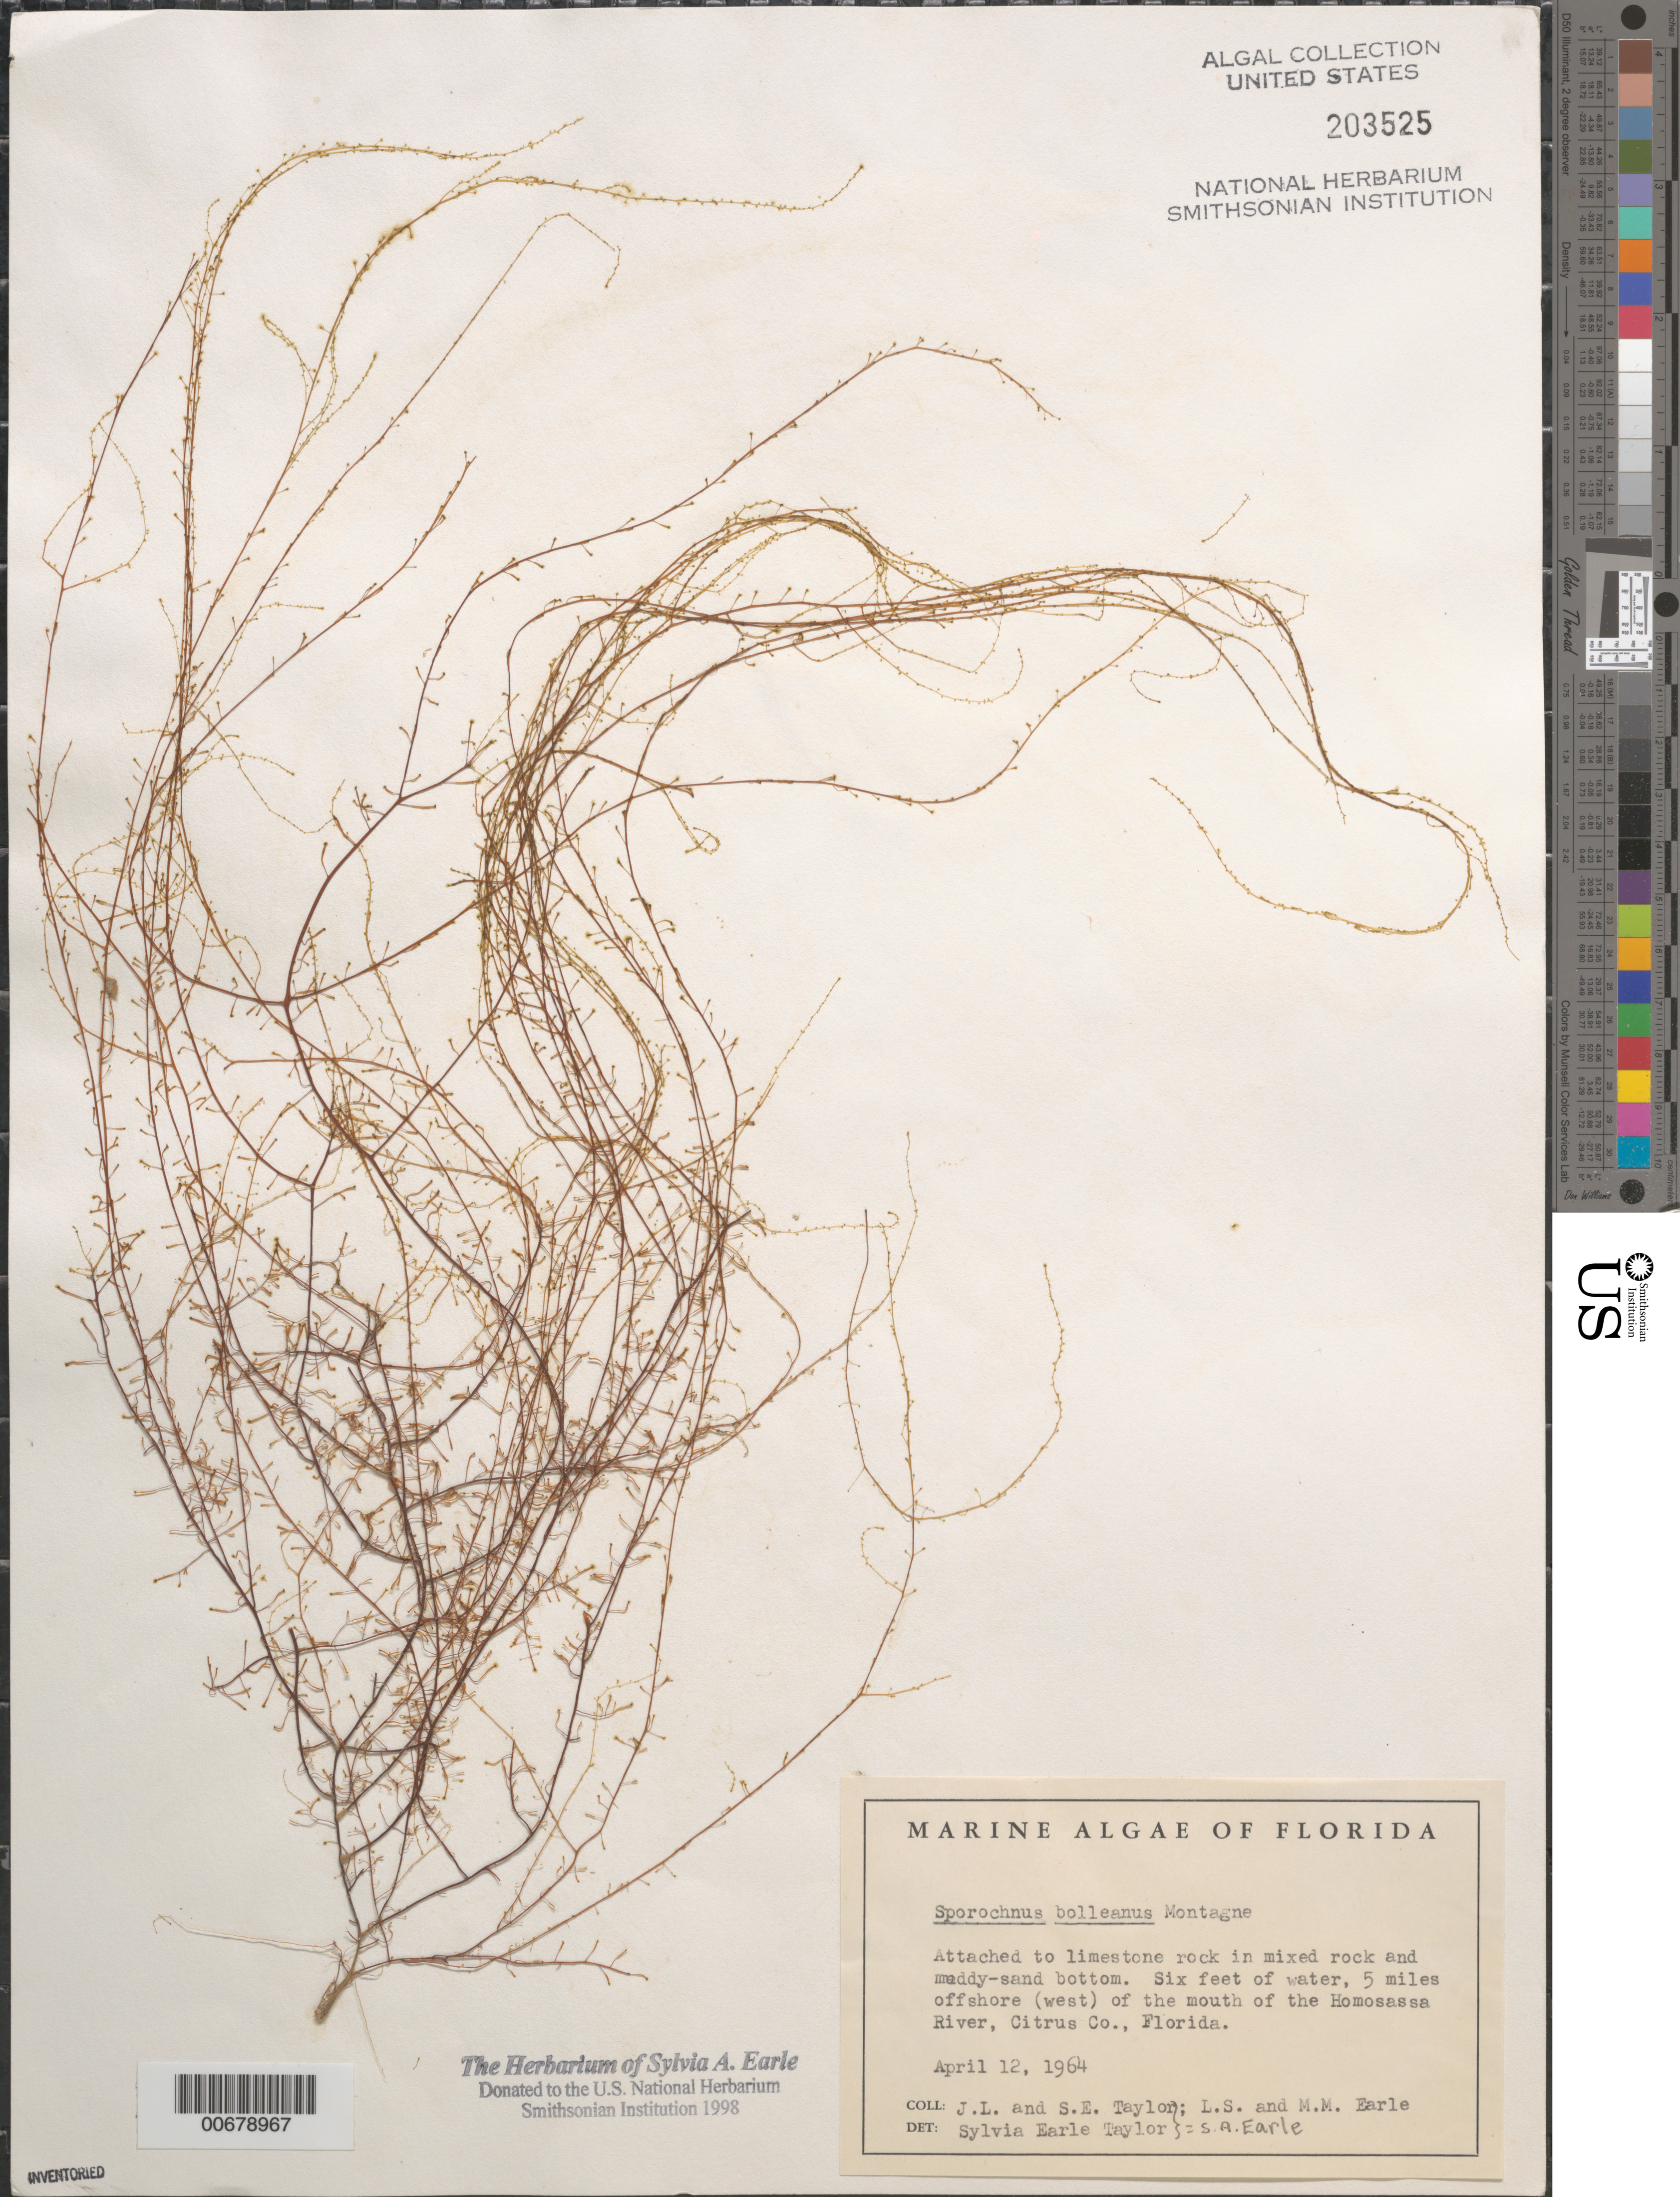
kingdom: Chromista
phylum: Ochrophyta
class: Phaeophyceae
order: Sporochnales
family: Sporochnaceae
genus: Sporochnus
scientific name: Sporochnus bolleanus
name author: Mont.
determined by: Earle, S. A.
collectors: J. L. Taylor, S. A. Earle, L. Earle & M. Earle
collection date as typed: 12 Apr 1964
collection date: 1964-04-12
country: United States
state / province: Florida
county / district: Citrus County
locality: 5 miles off (west of) Homosassa River mouth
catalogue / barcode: US 203525